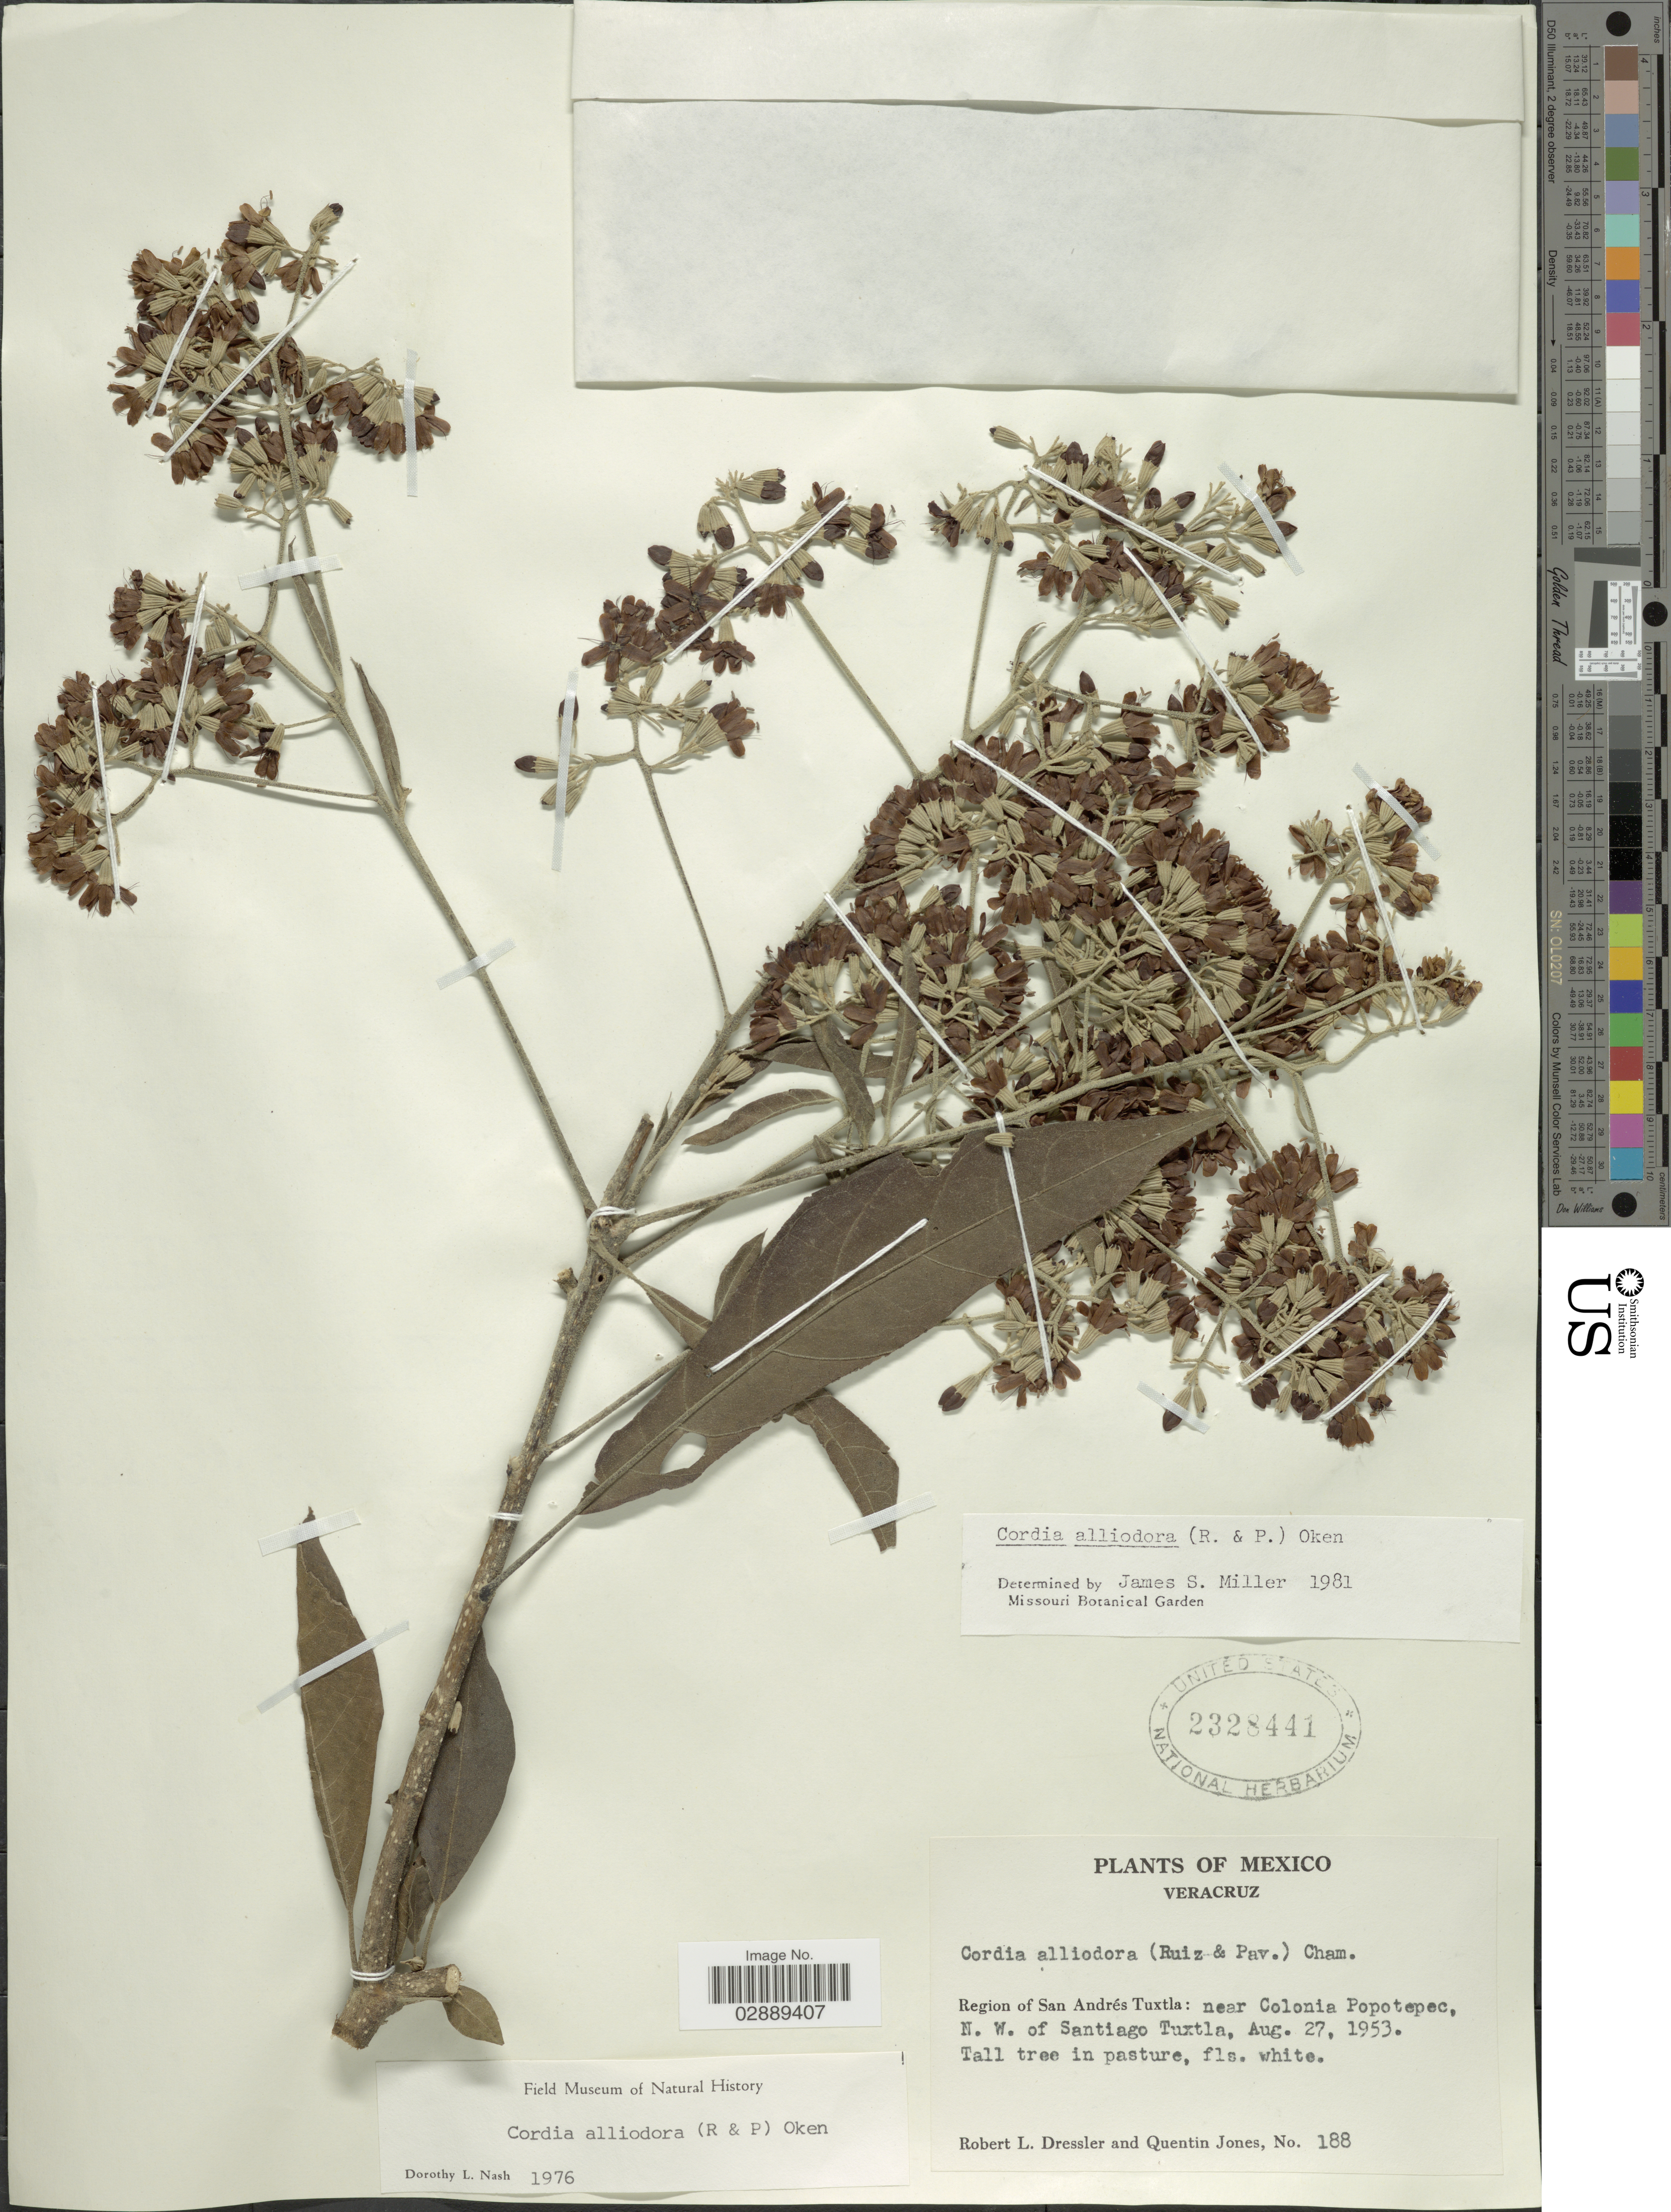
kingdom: Plantae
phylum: Tracheophyta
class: Magnoliopsida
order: Boraginales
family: Cordiaceae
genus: Cordia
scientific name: Cordia alliodora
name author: (Ruiz & Pav.) Oken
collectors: R. Dressler & Q. Jones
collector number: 188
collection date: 1953-08-27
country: Mexico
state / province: Veracruz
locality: Veracruz. Region of San Andrés Tuxtla: near Colonia Popotepec, N. W. of Santiago Tuxtla.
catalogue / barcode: US 2328441